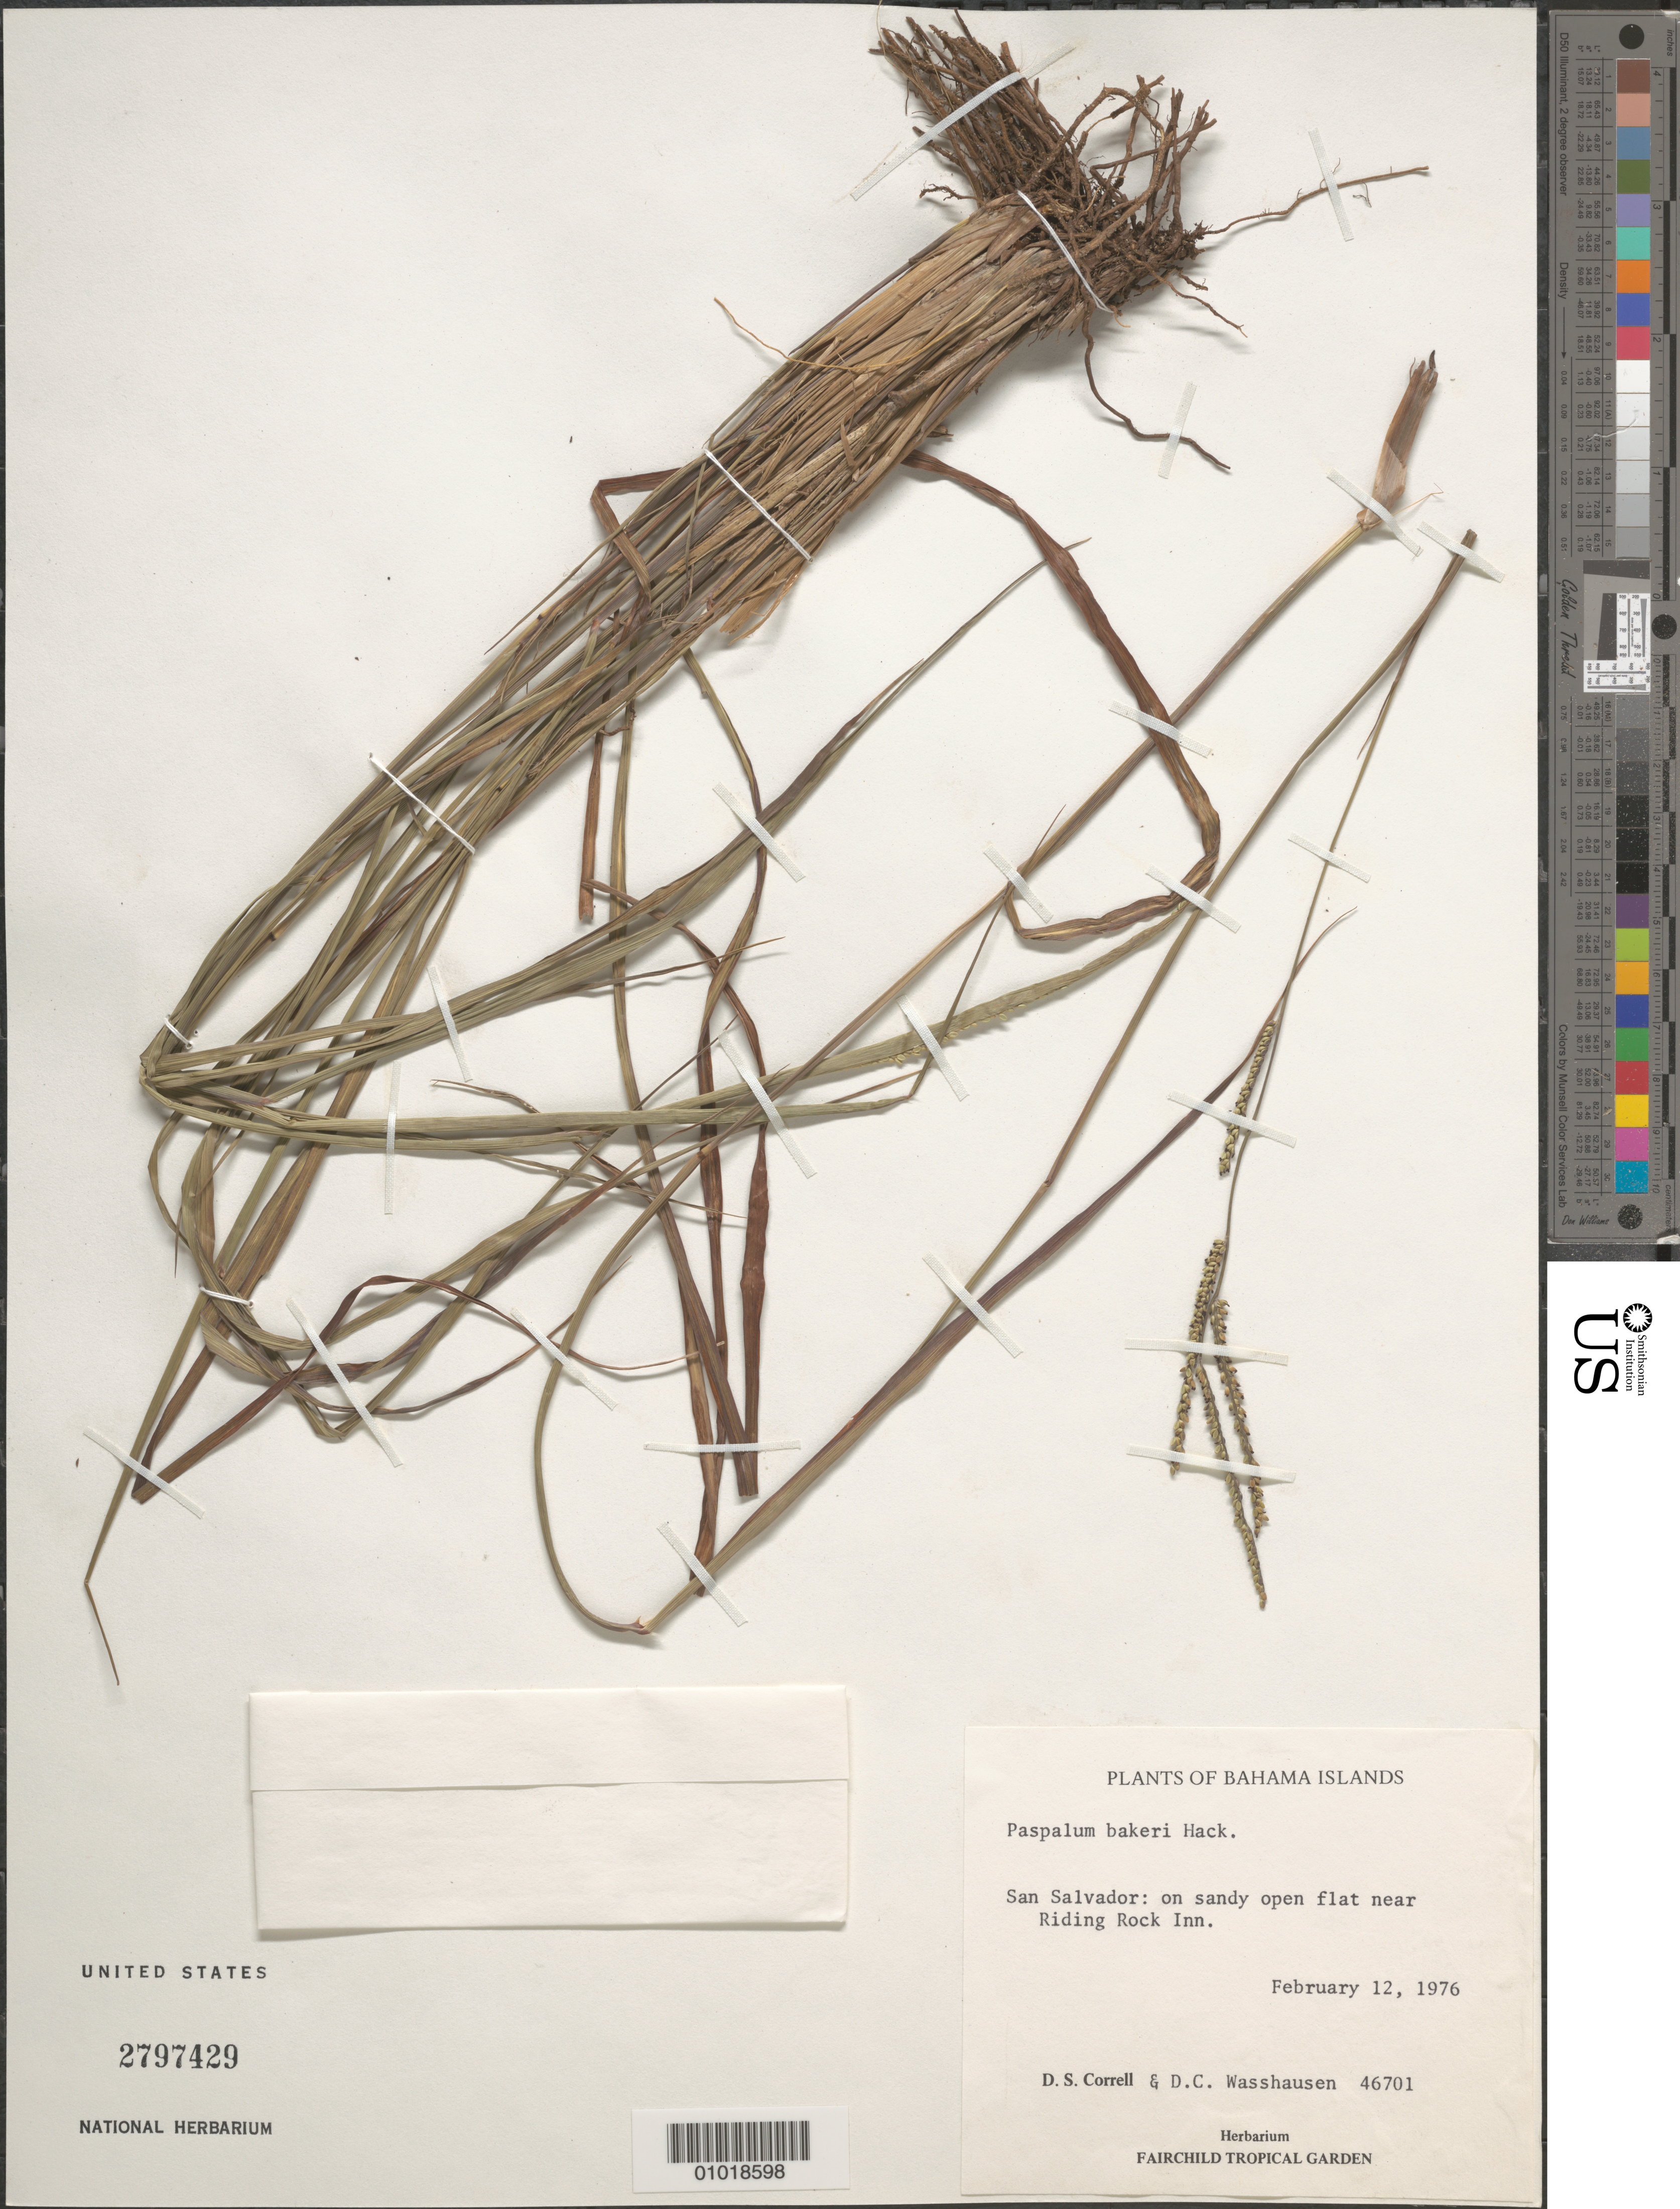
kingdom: Plantae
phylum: Tracheophyta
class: Liliopsida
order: Poales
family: Poaceae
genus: Paspalum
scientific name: Paspalum bakeri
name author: Hook.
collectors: D. S. Correll & D. C. Wasshausen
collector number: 46701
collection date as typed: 12 Feb 1976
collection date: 1976-02-12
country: Bahamas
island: San Salvador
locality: On sandy open flat near Riding Rock Inn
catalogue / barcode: US 2797429